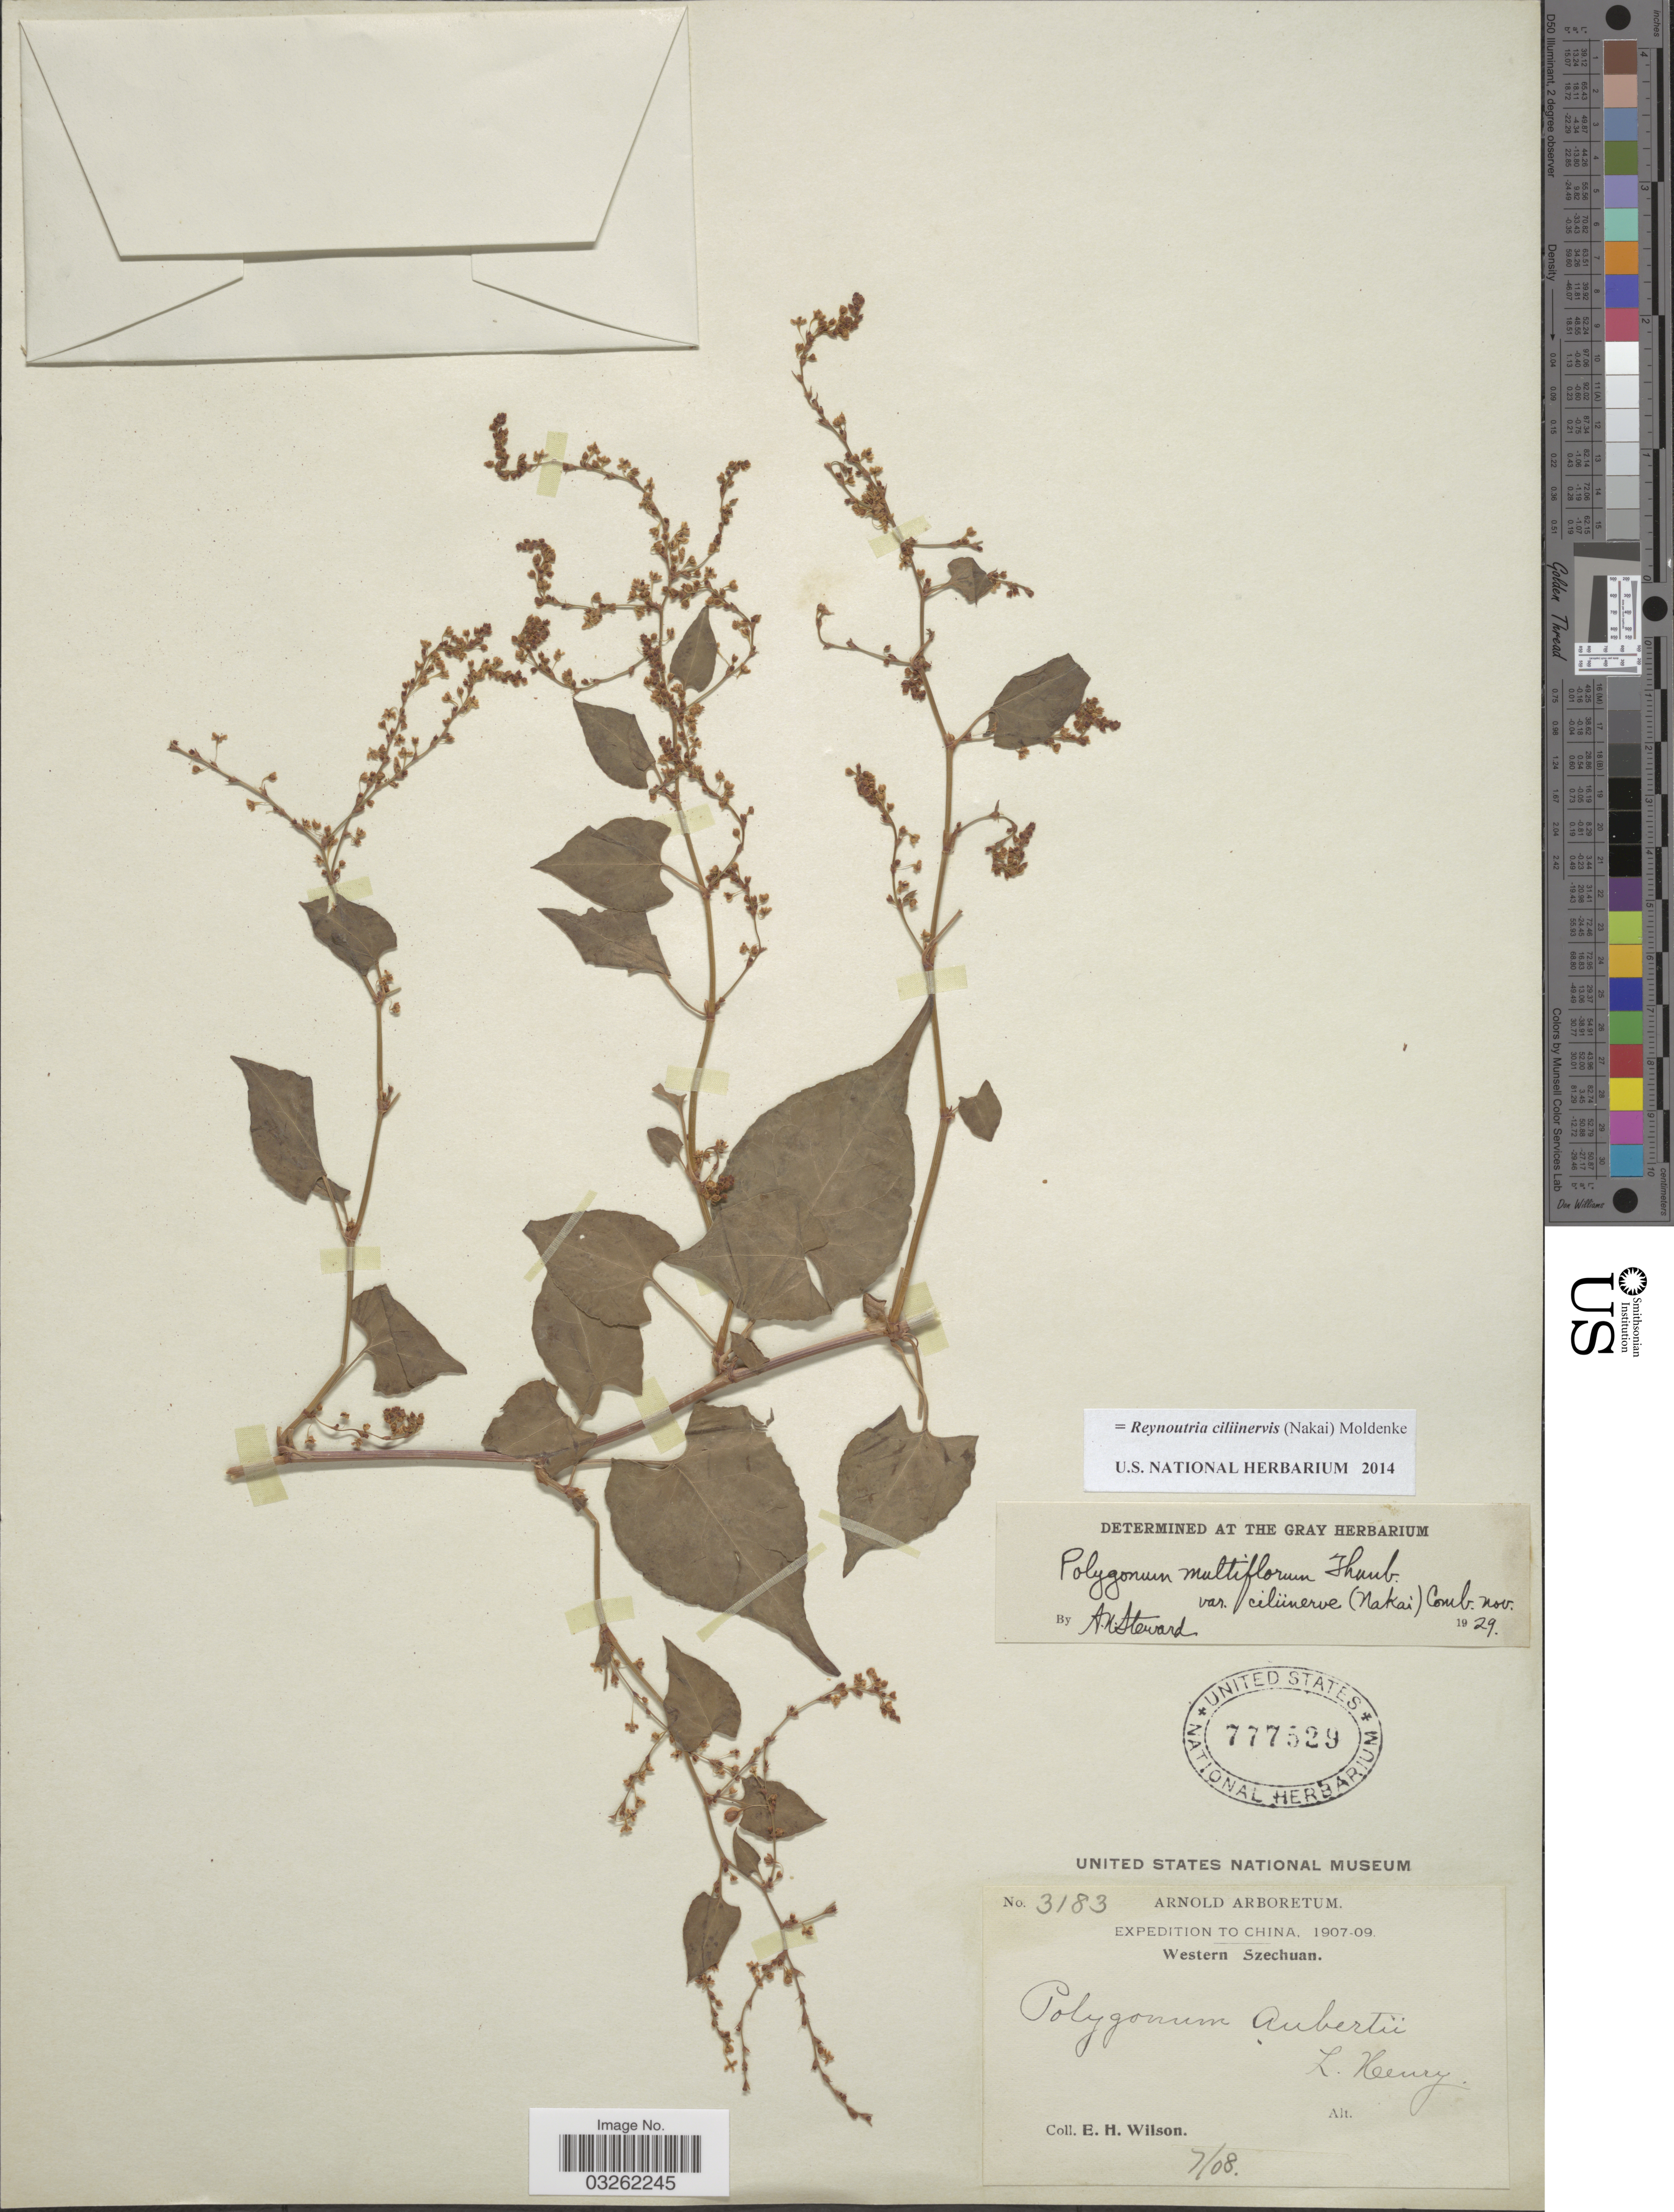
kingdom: Plantae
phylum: Tracheophyta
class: Magnoliopsida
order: Caryophyllales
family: Polygonaceae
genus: Reynoutria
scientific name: Reynoutria ciliinervis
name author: (Nakai) Moldenke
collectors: E. Wilson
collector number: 3183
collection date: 1908-07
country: China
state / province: Sichuan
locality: Western Szechuan.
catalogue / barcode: US 777529